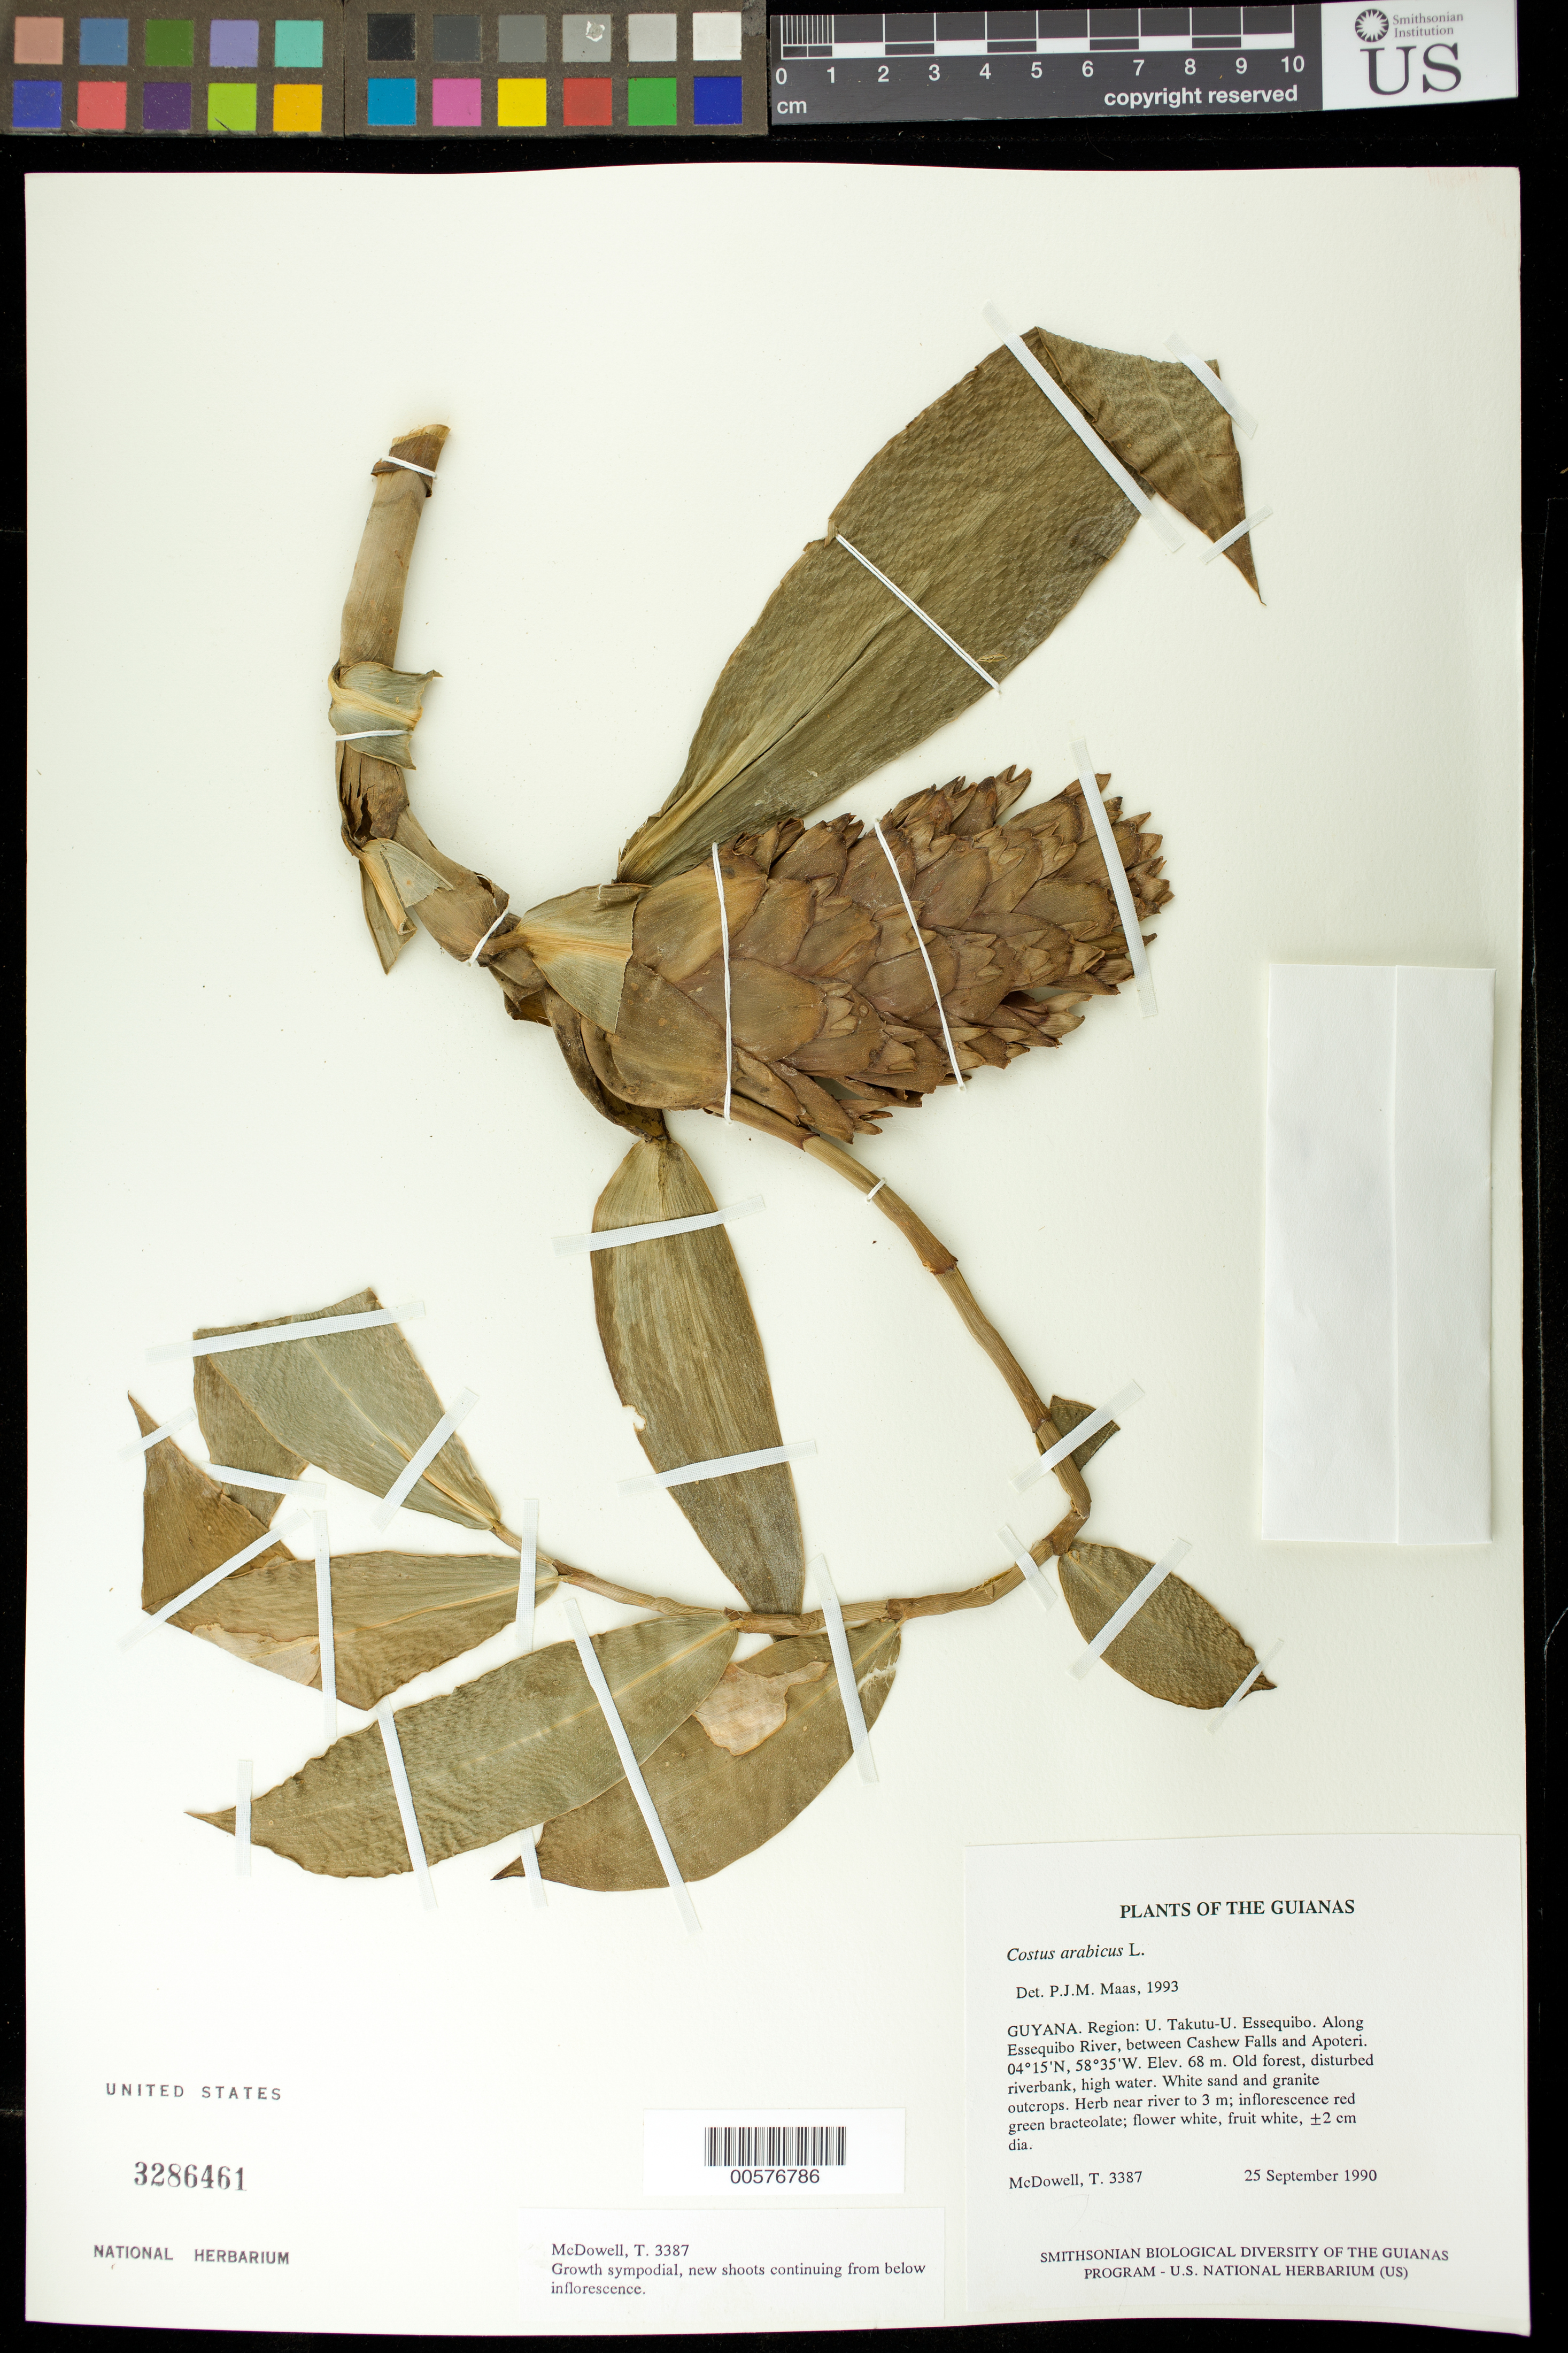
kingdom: Plantae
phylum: Tracheophyta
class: Liliopsida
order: Zingiberales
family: Costaceae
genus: Costus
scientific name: Costus arabicus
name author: L.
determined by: Maas, Paul J. M.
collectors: T. McDowell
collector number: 3387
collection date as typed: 25 September 1990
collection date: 1990-09-25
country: Guyana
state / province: U. Takutu-U. Essequibo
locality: Along Essequibo River, between Cashew Falls and Apoteri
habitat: Old forest, disturbed riverbank, high water. White sand and granite outcrops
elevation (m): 68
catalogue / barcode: US 3286461